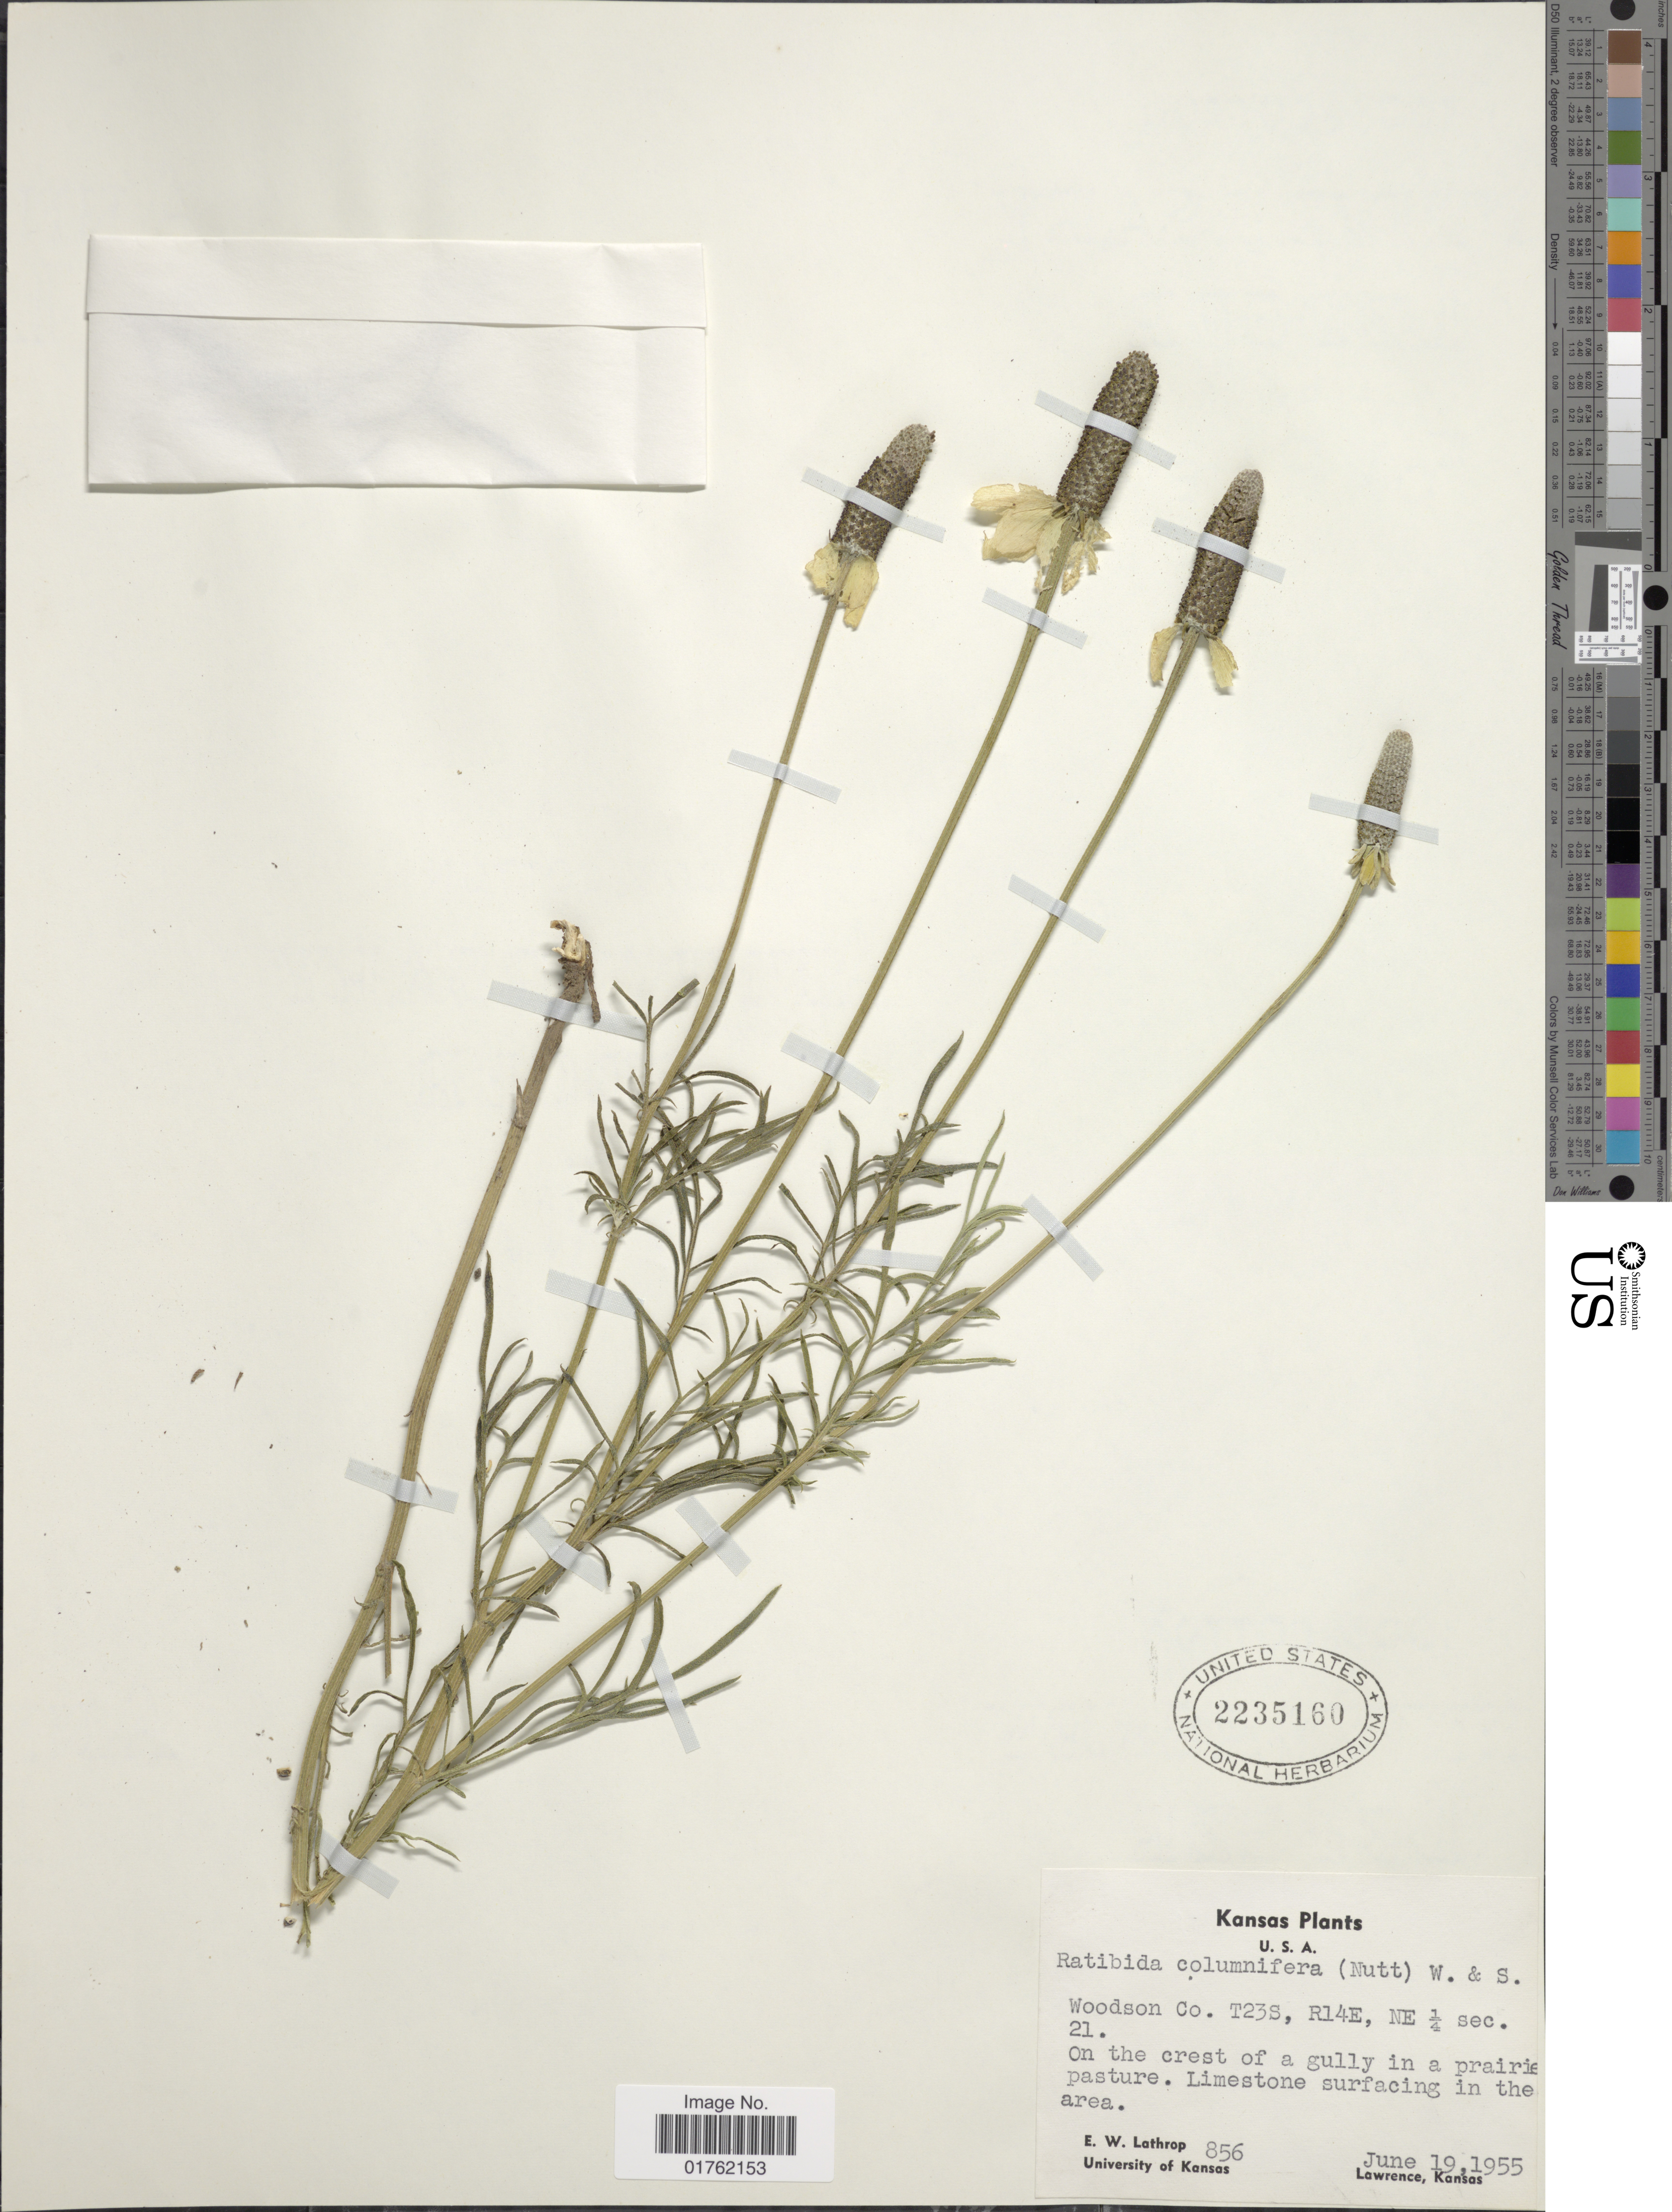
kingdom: Plantae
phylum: Tracheophyta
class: Magnoliopsida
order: Asterales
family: Asteraceae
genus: Ratibida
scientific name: Ratibida columnaris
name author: (Pursh) D. Don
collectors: E. W. Lathrop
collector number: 856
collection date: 1955-06-19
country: United States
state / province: Kansas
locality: Woodson Co. T23S, R14E, NE ¼ sec. 21, On the crest of a gully in a prairie pasture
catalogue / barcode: US 2235160